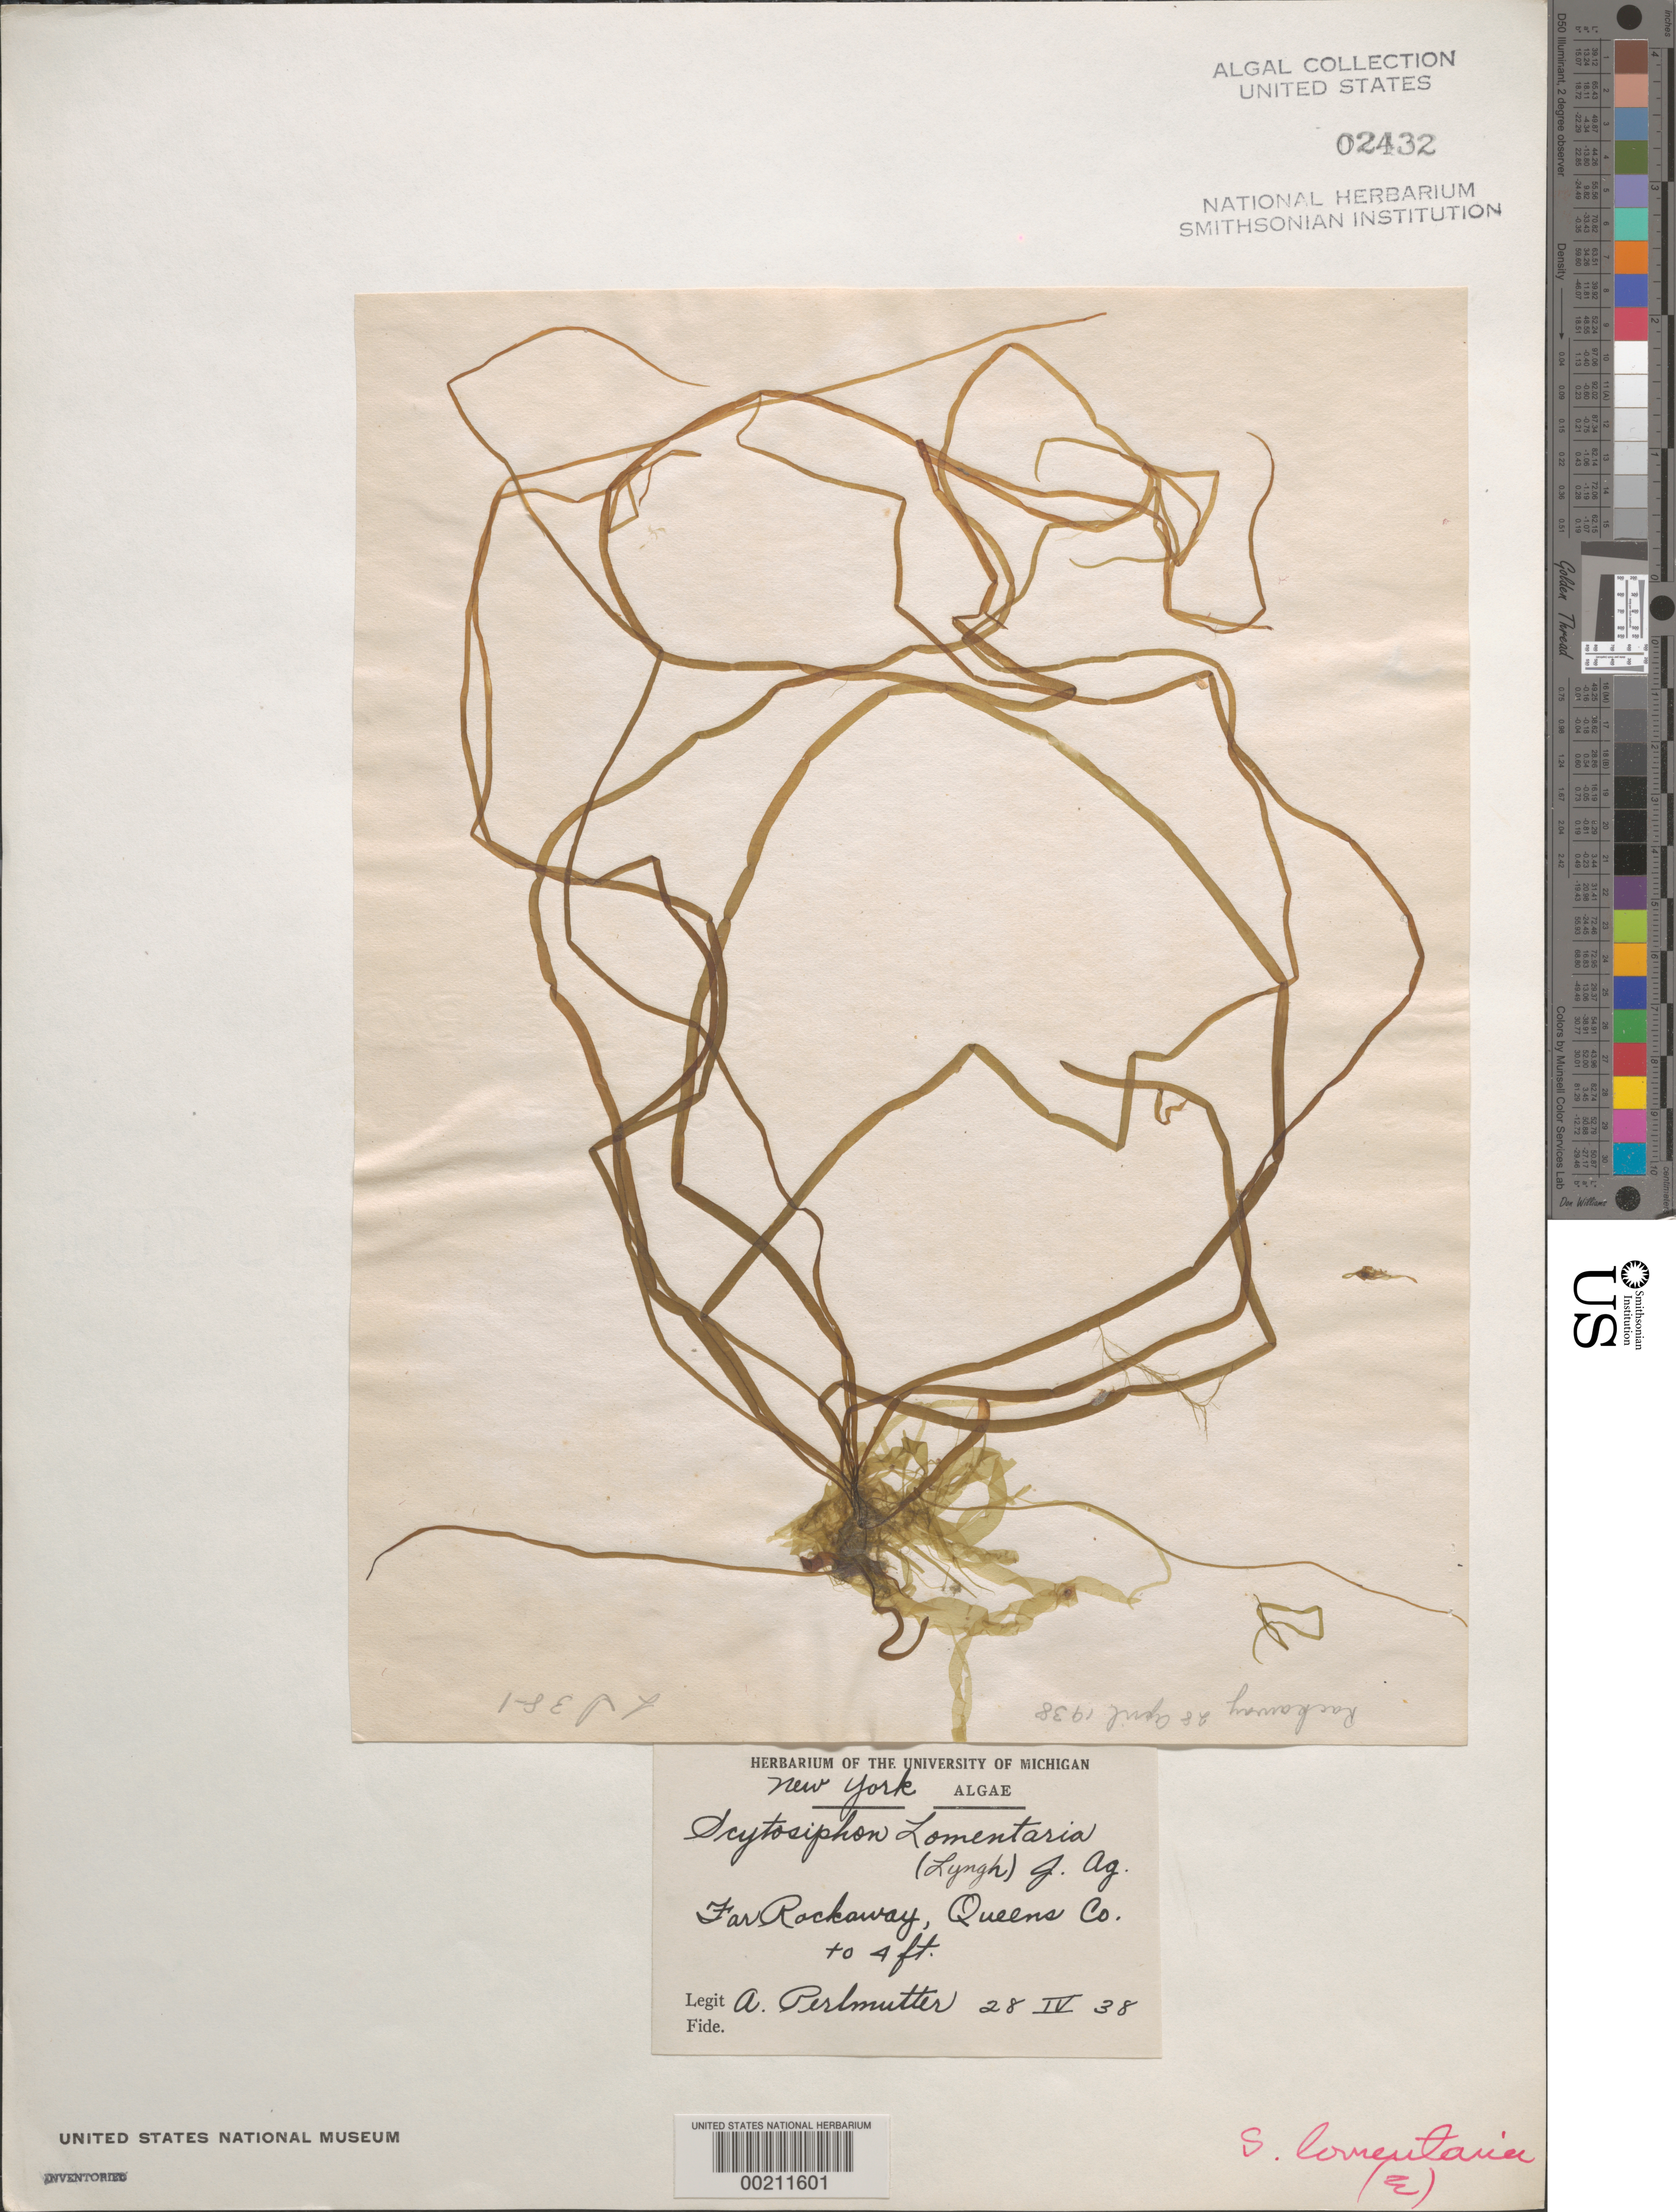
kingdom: Chromista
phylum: Ochrophyta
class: Phaeophyceae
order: Scytosiphonales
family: Scytosiphonaceae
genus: Scytosiphon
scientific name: Scytosiphon lomentaria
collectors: A. Perlmutter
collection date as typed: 28 Apr 1938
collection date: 1938-04-28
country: United States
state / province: New York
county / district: Queens County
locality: Far Rockaway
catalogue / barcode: US 2432